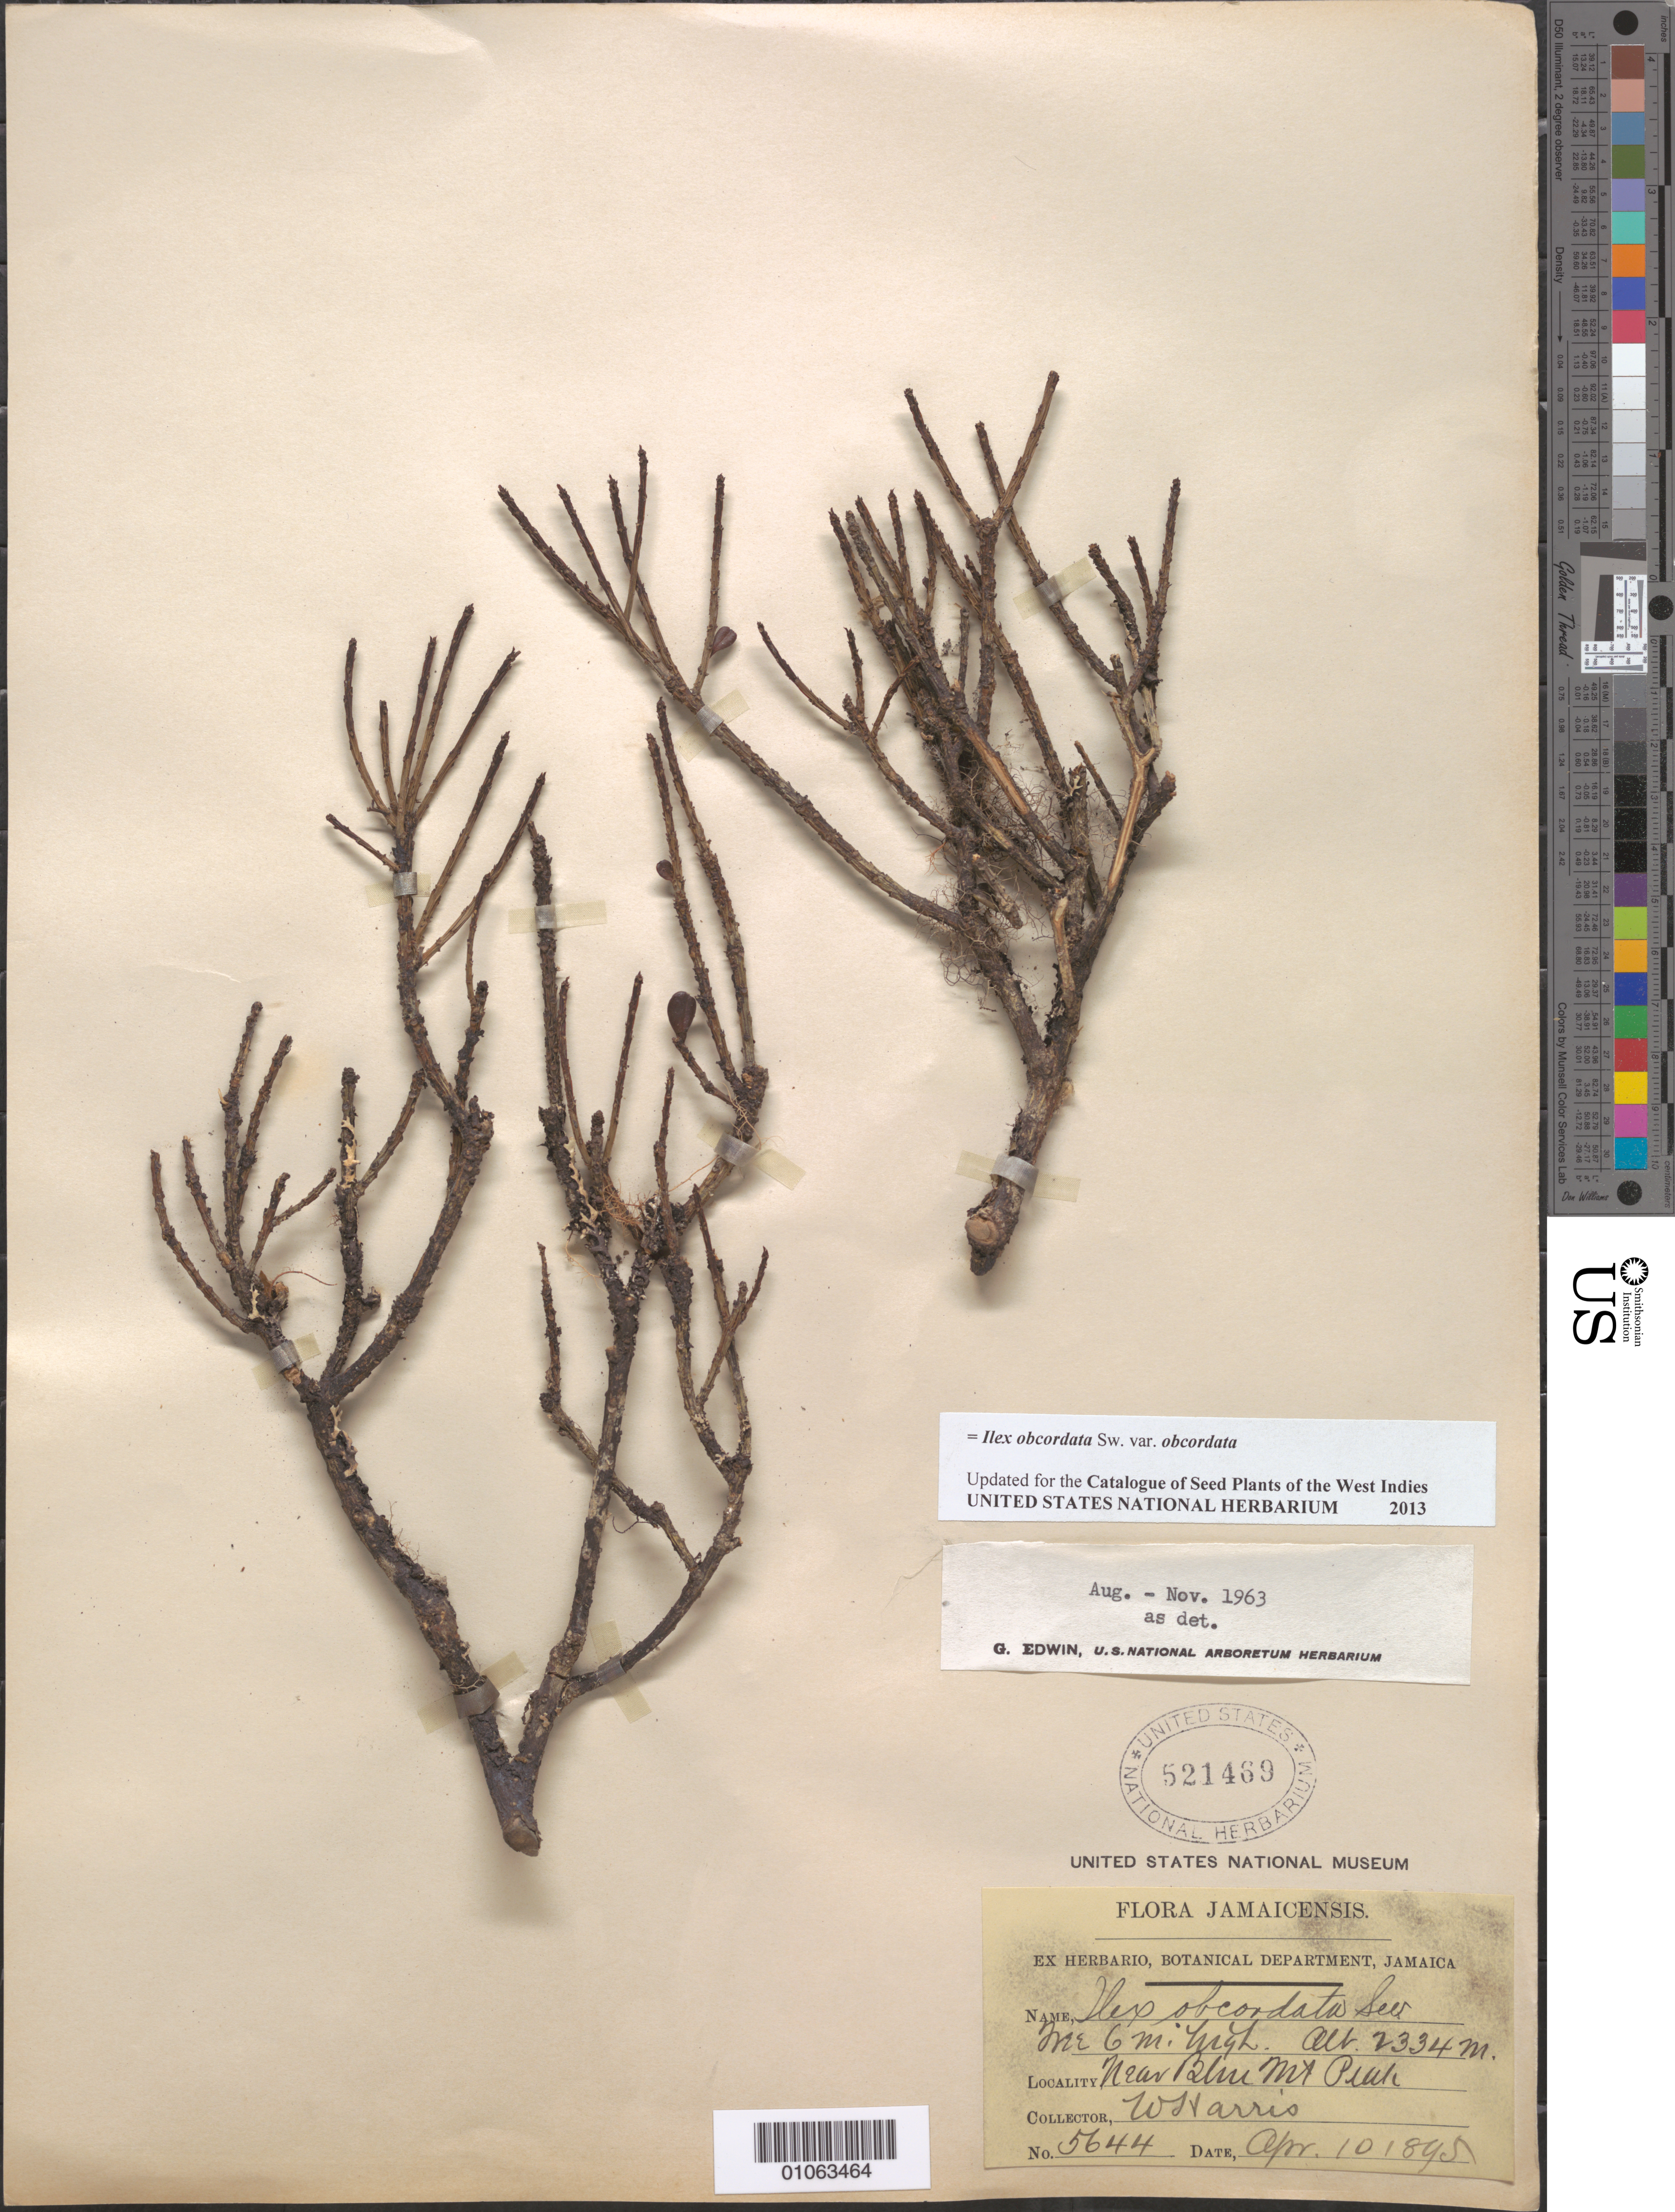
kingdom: Plantae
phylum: Tracheophyta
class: Magnoliopsida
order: Aquifoliales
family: Aquifoliaceae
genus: Ilex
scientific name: Ilex obcordata var. obcordata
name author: Sw.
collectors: W. Harris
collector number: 5644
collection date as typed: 10 Apr 1895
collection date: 1895-04-10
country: Jamaica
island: Jamaica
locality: Near blue mountain peak.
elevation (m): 2334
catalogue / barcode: US 521469